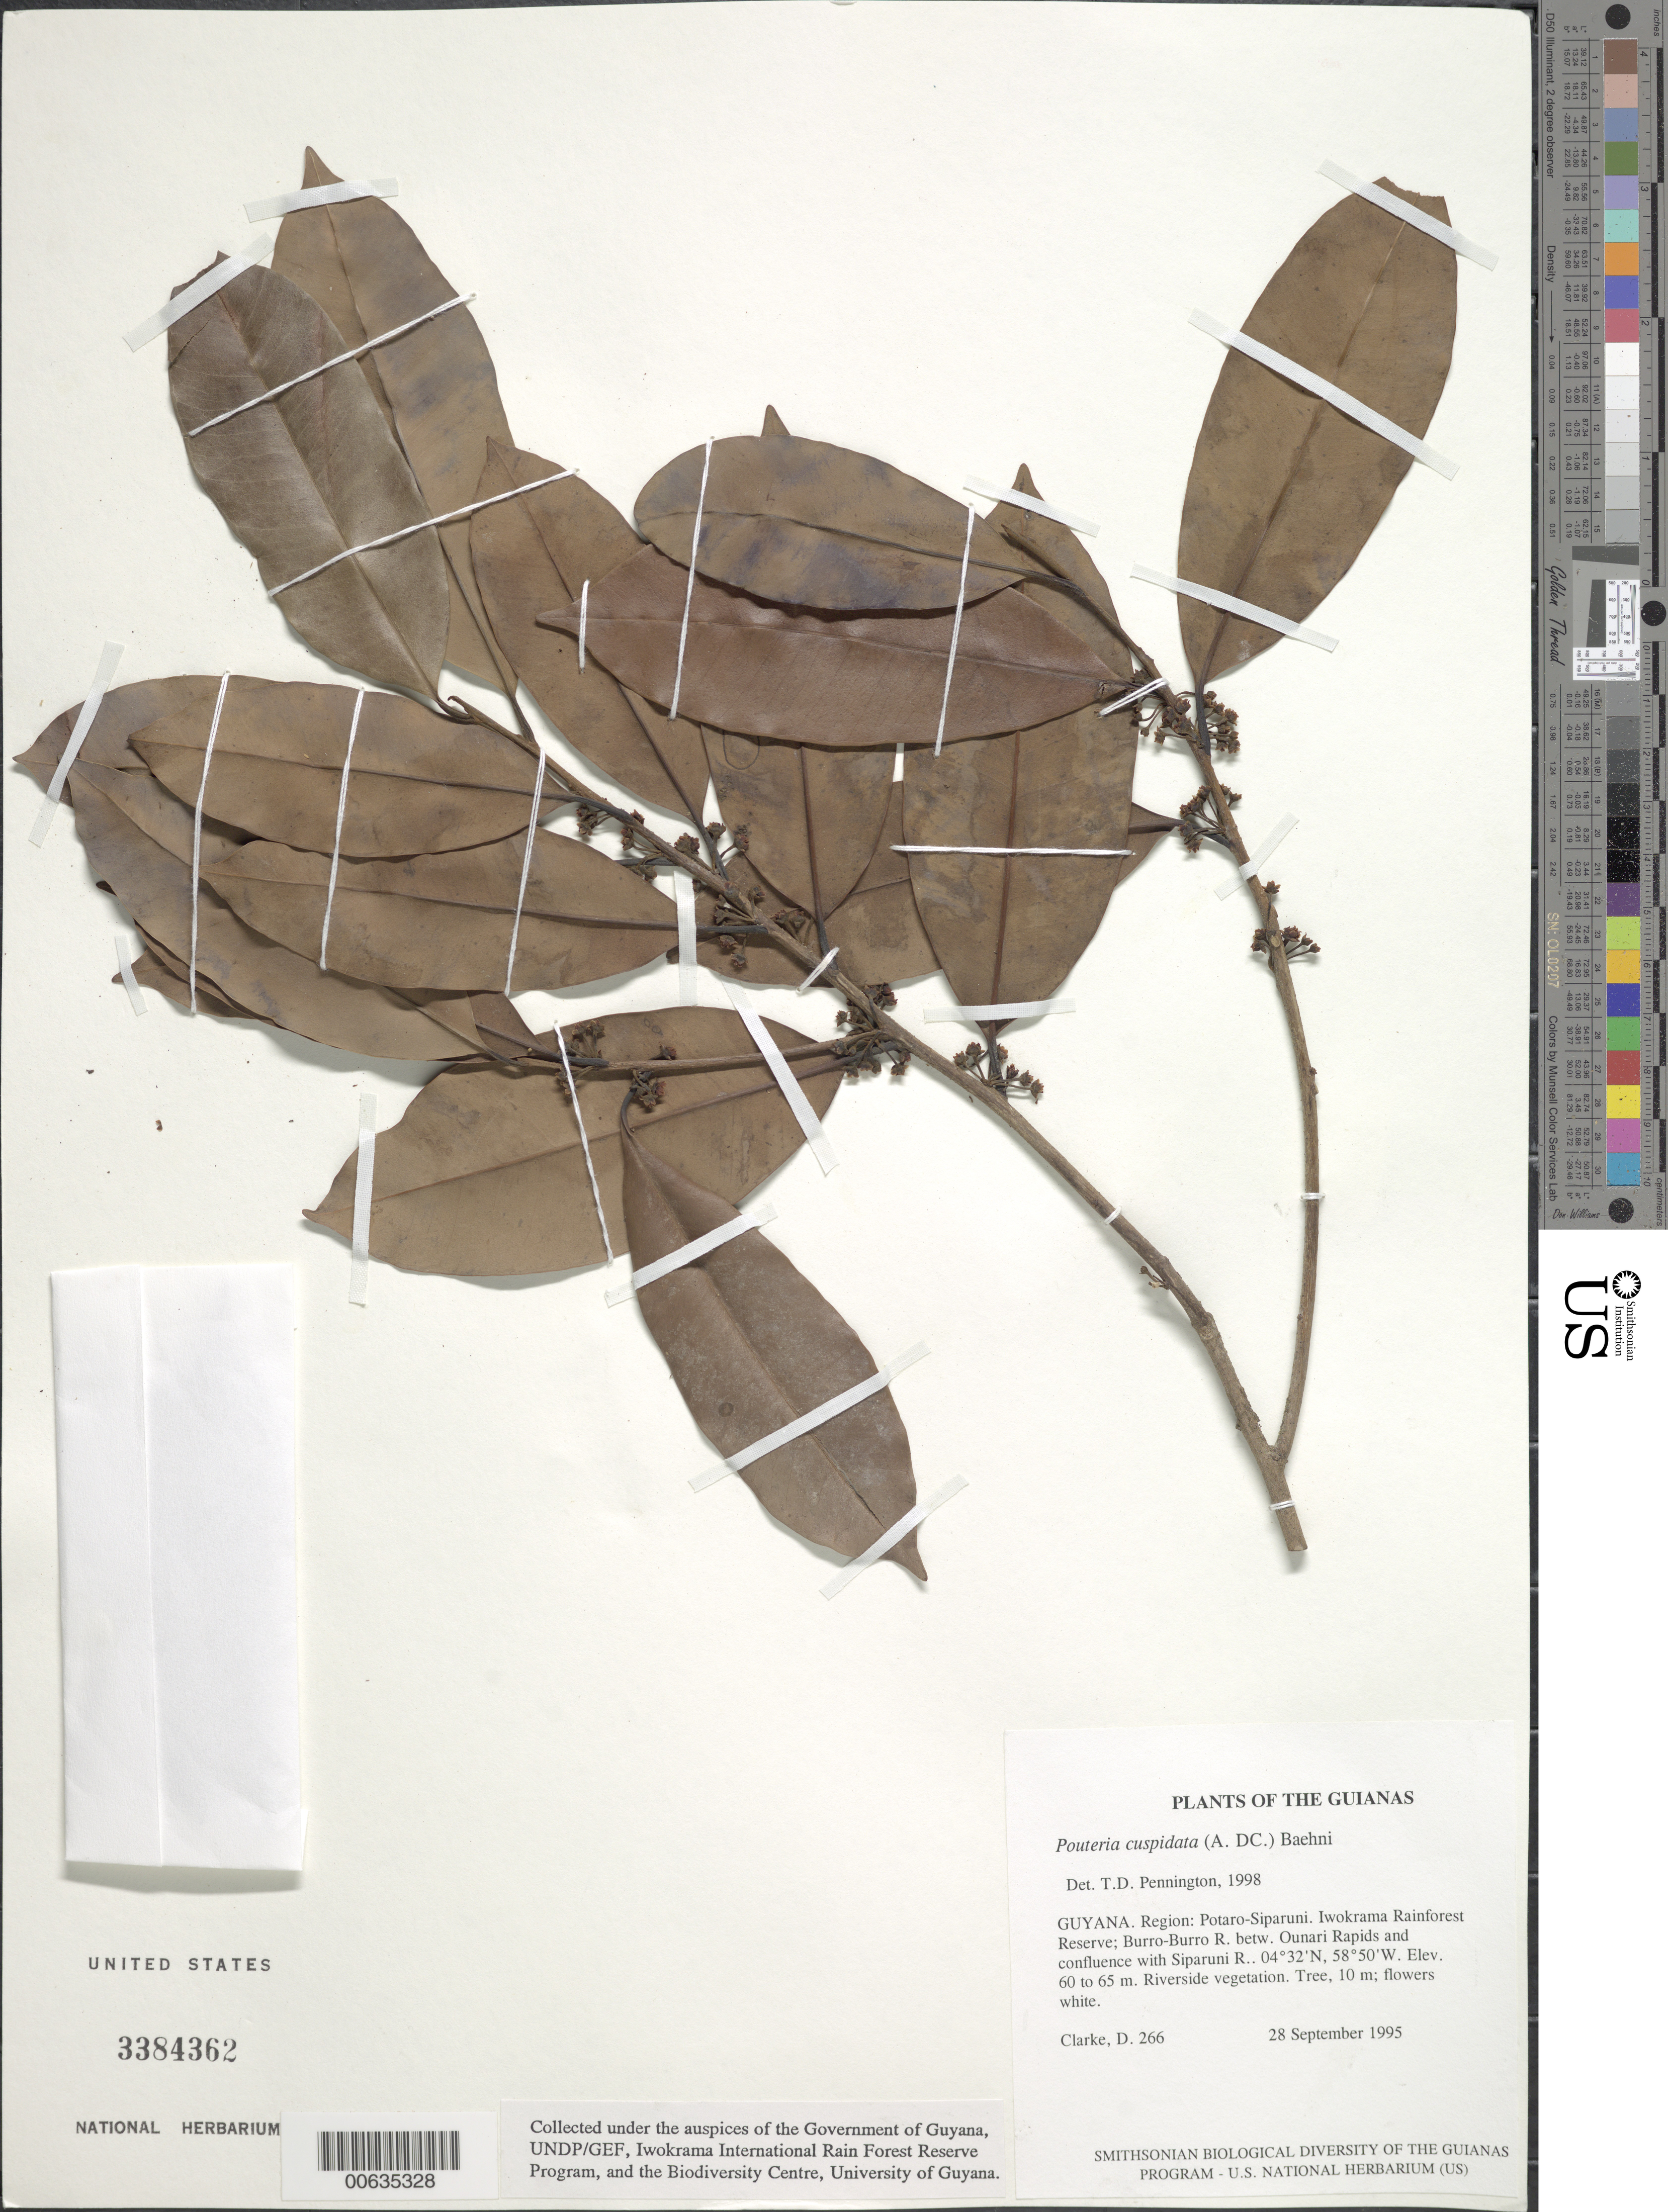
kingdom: Plantae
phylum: Tracheophyta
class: Magnoliopsida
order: Ericales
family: Sapotaceae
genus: Pouteria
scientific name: Pouteria cuspidata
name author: (A. DC.) Baehni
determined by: Pennington, T. D., (K)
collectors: H. D. Clarke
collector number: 266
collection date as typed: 28 September 1995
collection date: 1995-09-28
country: Guyana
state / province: Potaro-Siparuni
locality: Iwokrama Rainforest Reserve; Burro-Burro R. betw. Dunari Rapids and confluence with Siparuni R.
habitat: Riverside vegetation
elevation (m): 60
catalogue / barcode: US 3384362